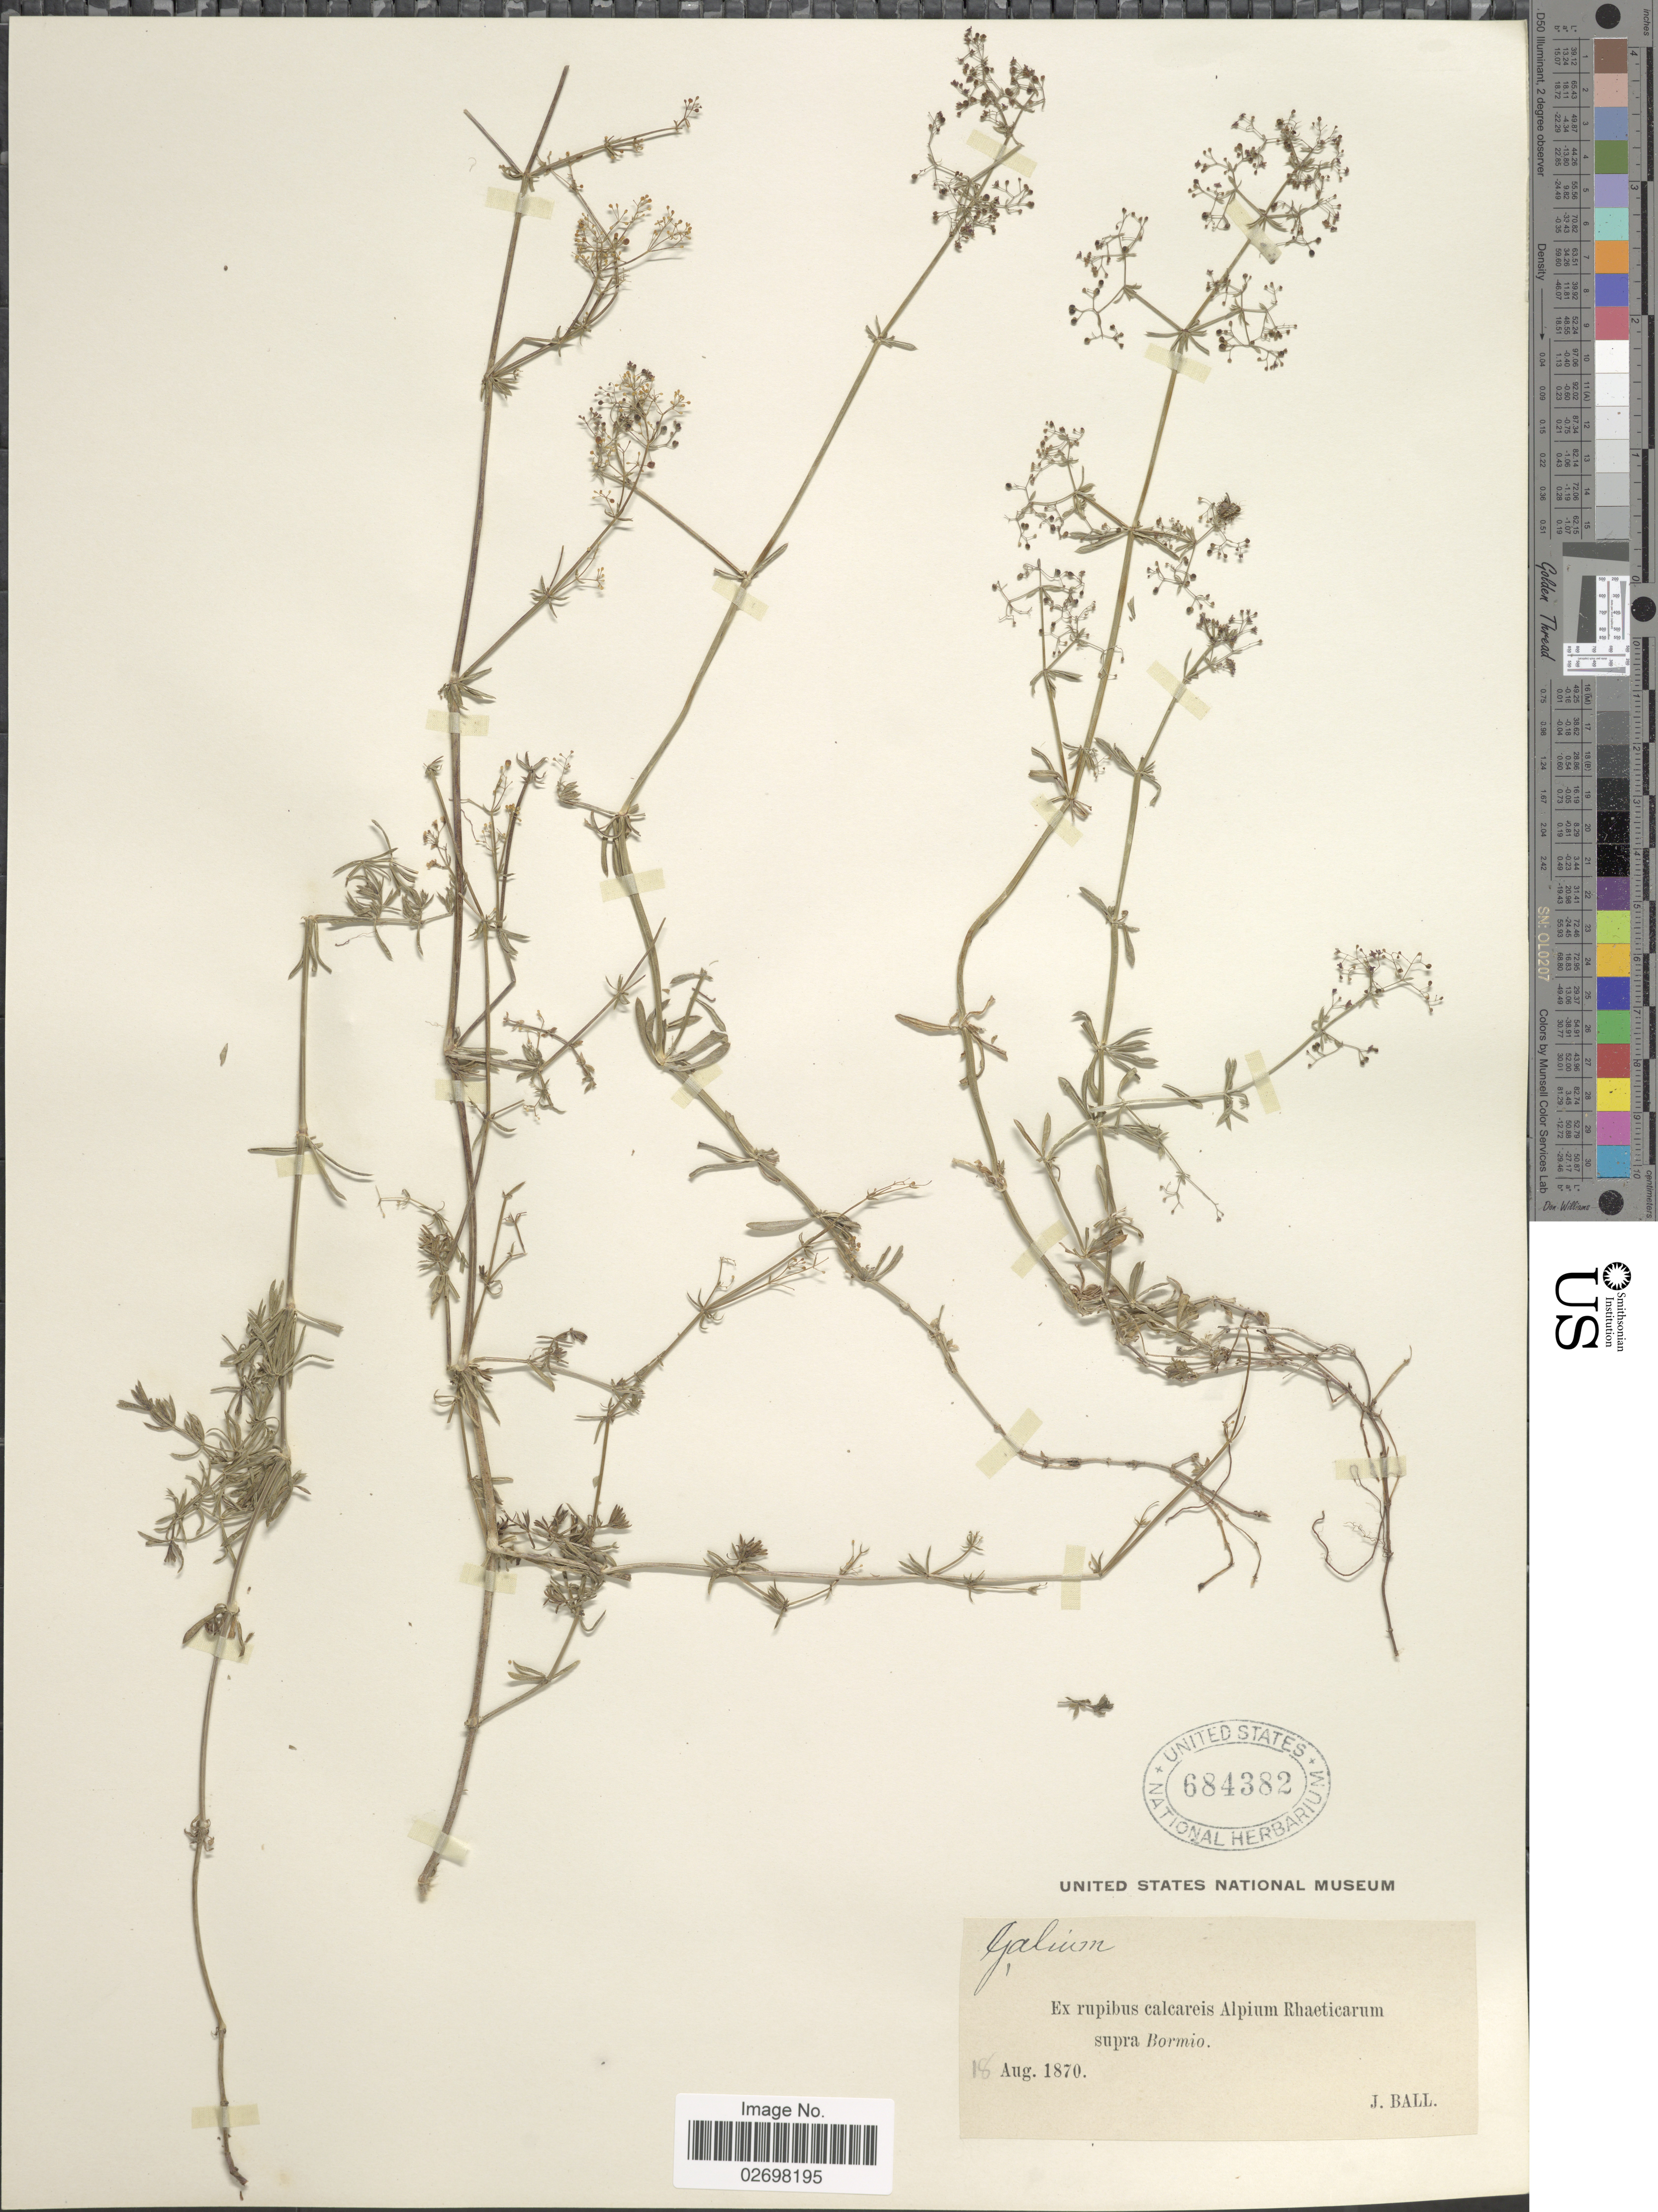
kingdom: Plantae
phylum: Tracheophyta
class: Magnoliopsida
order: Gentianales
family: Rubiaceae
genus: Galium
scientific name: Galium sp.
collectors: J. Ball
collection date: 1870-08-18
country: Italy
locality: Rupibus calcareis Alpium Rhaeticarum supra Bormio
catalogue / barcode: US 684382